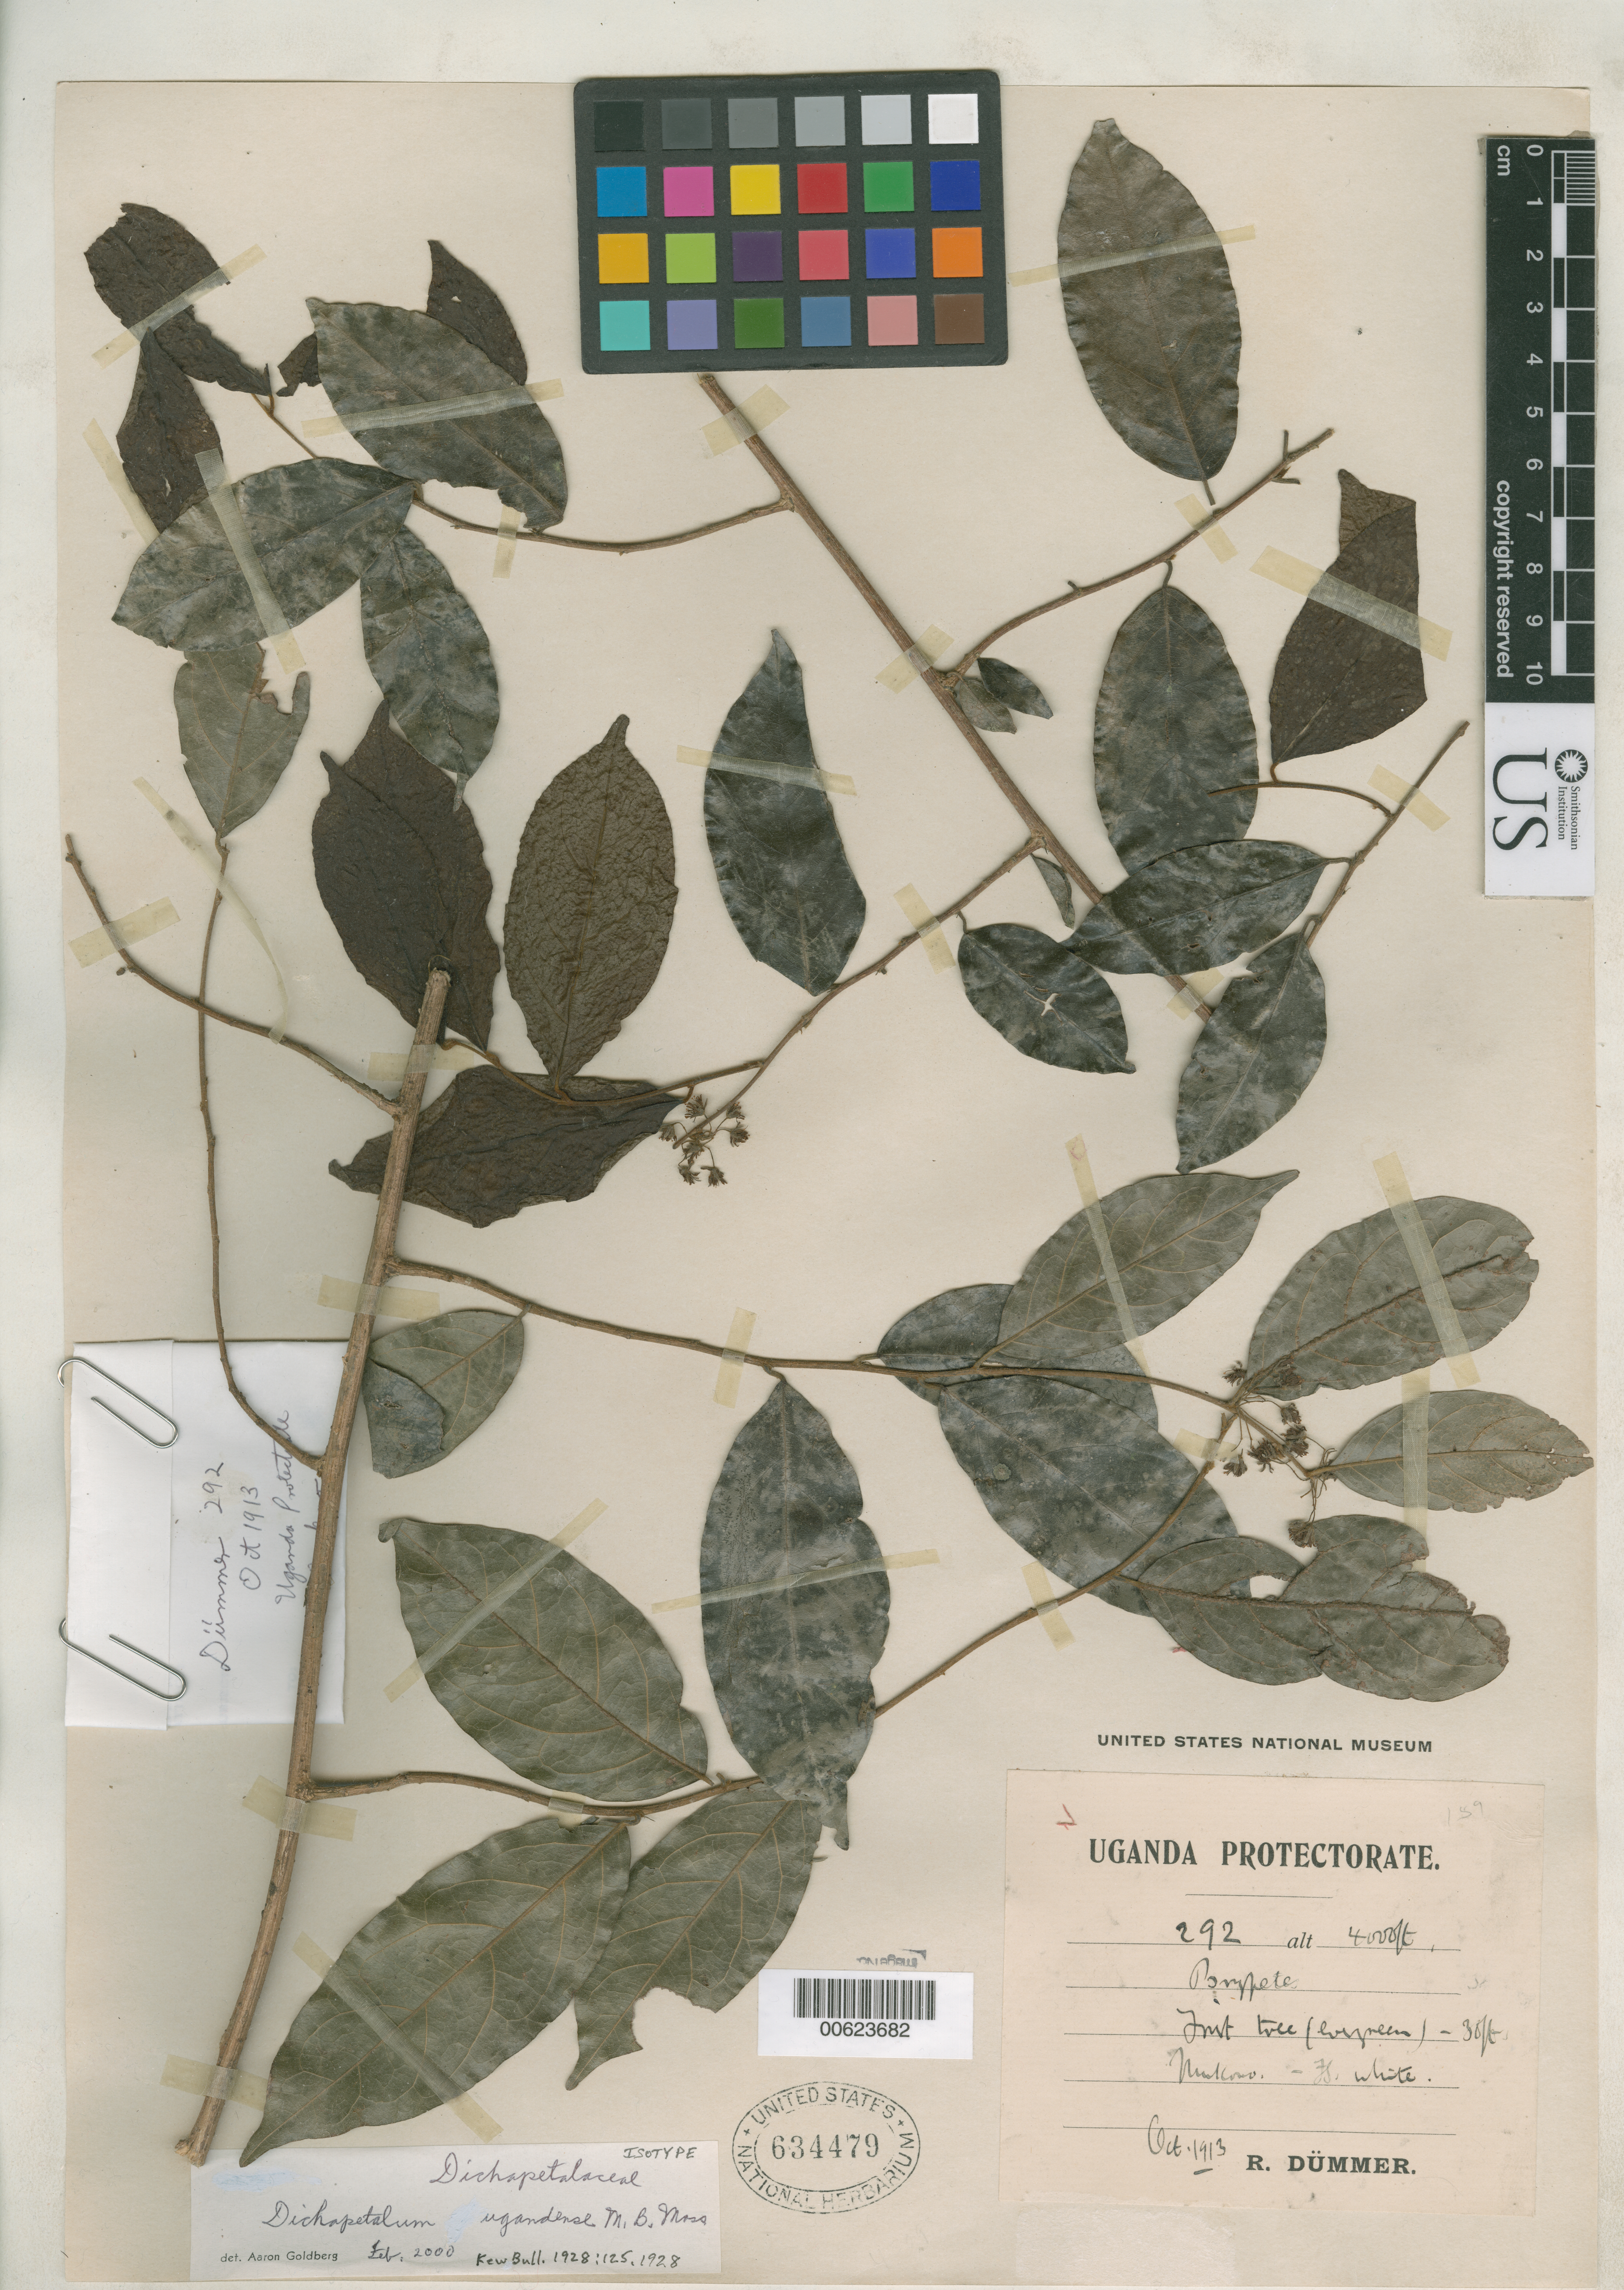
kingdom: Plantae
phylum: Tracheophyta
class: Magnoliopsida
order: Malpighiales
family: Dichapetalaceae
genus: Dichapetalum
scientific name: Dichapetalum ugandense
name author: Moss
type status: Isotype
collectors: R. Dümmer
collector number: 292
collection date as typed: Oct 1913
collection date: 1913-10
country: Uganda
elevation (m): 1219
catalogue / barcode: US 634479